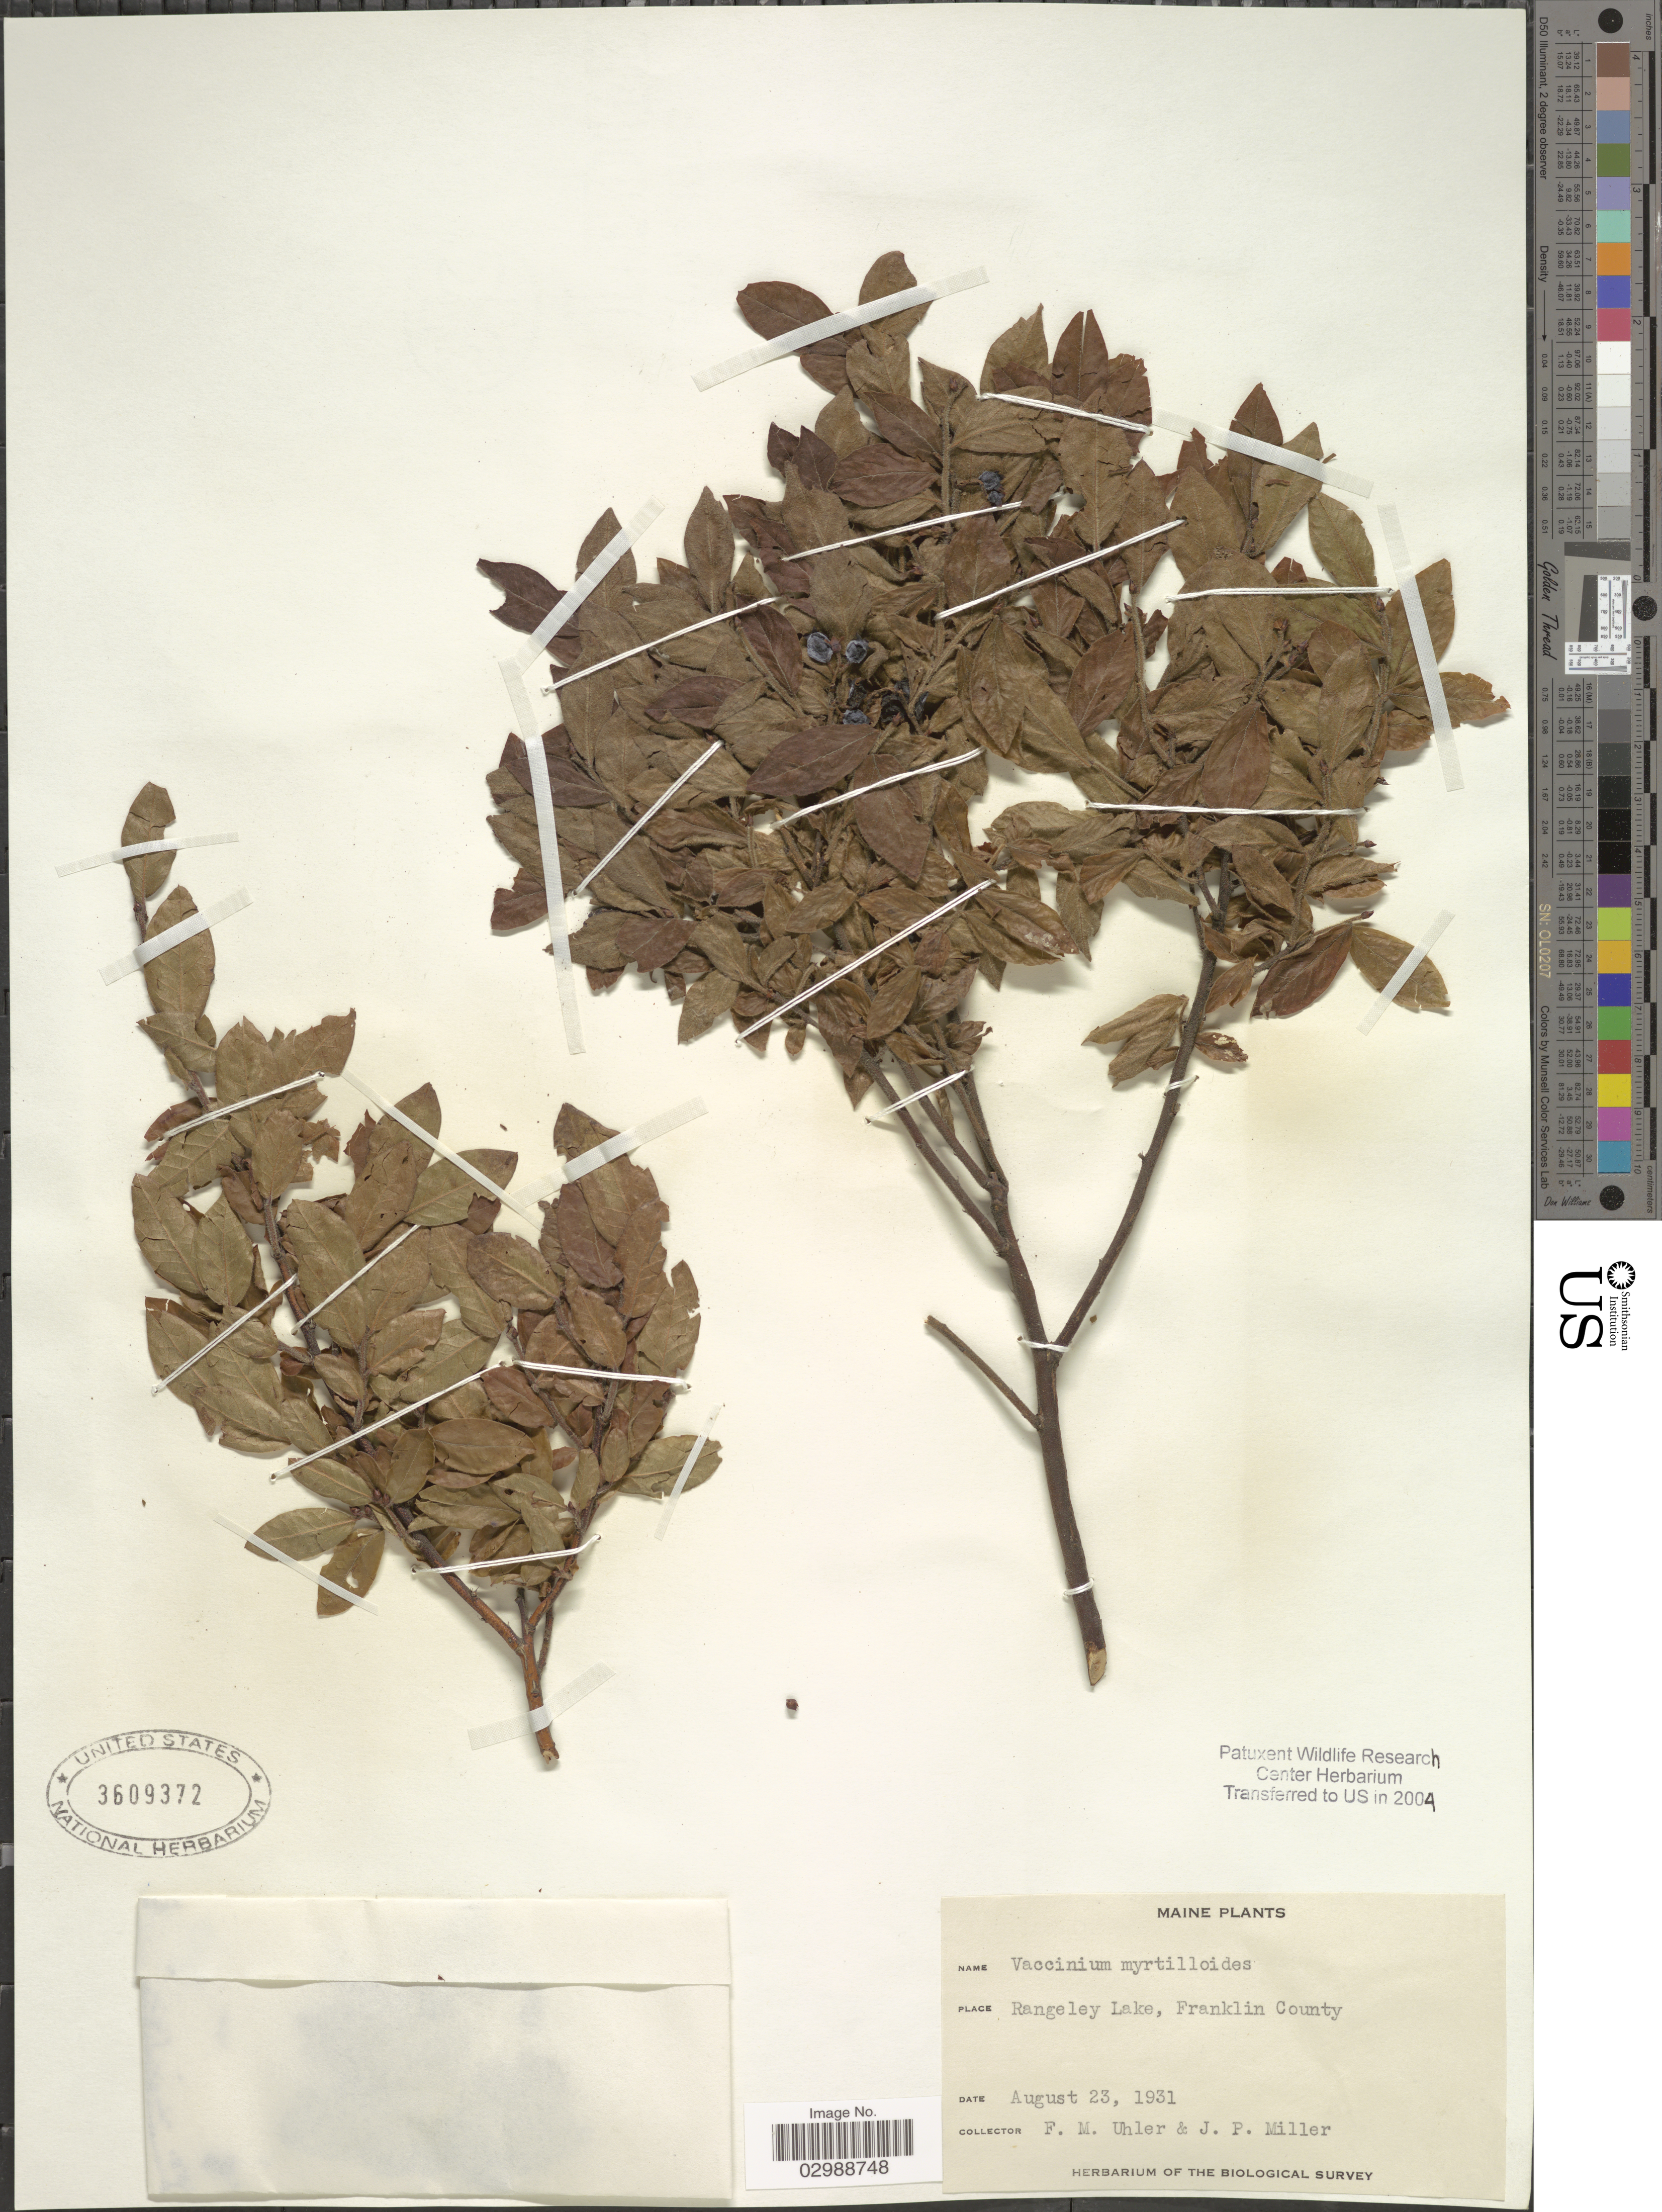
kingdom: Plantae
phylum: Tracheophyta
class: Magnoliopsida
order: Ericales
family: Ericaceae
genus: Vaccinium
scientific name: Vaccinium myrtilloides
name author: Michx.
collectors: F. M. Uhler & J. P. Miller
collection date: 1931-08-23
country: United States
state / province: Maine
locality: Rangeley Lake, Franklin County.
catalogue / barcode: US 3609372